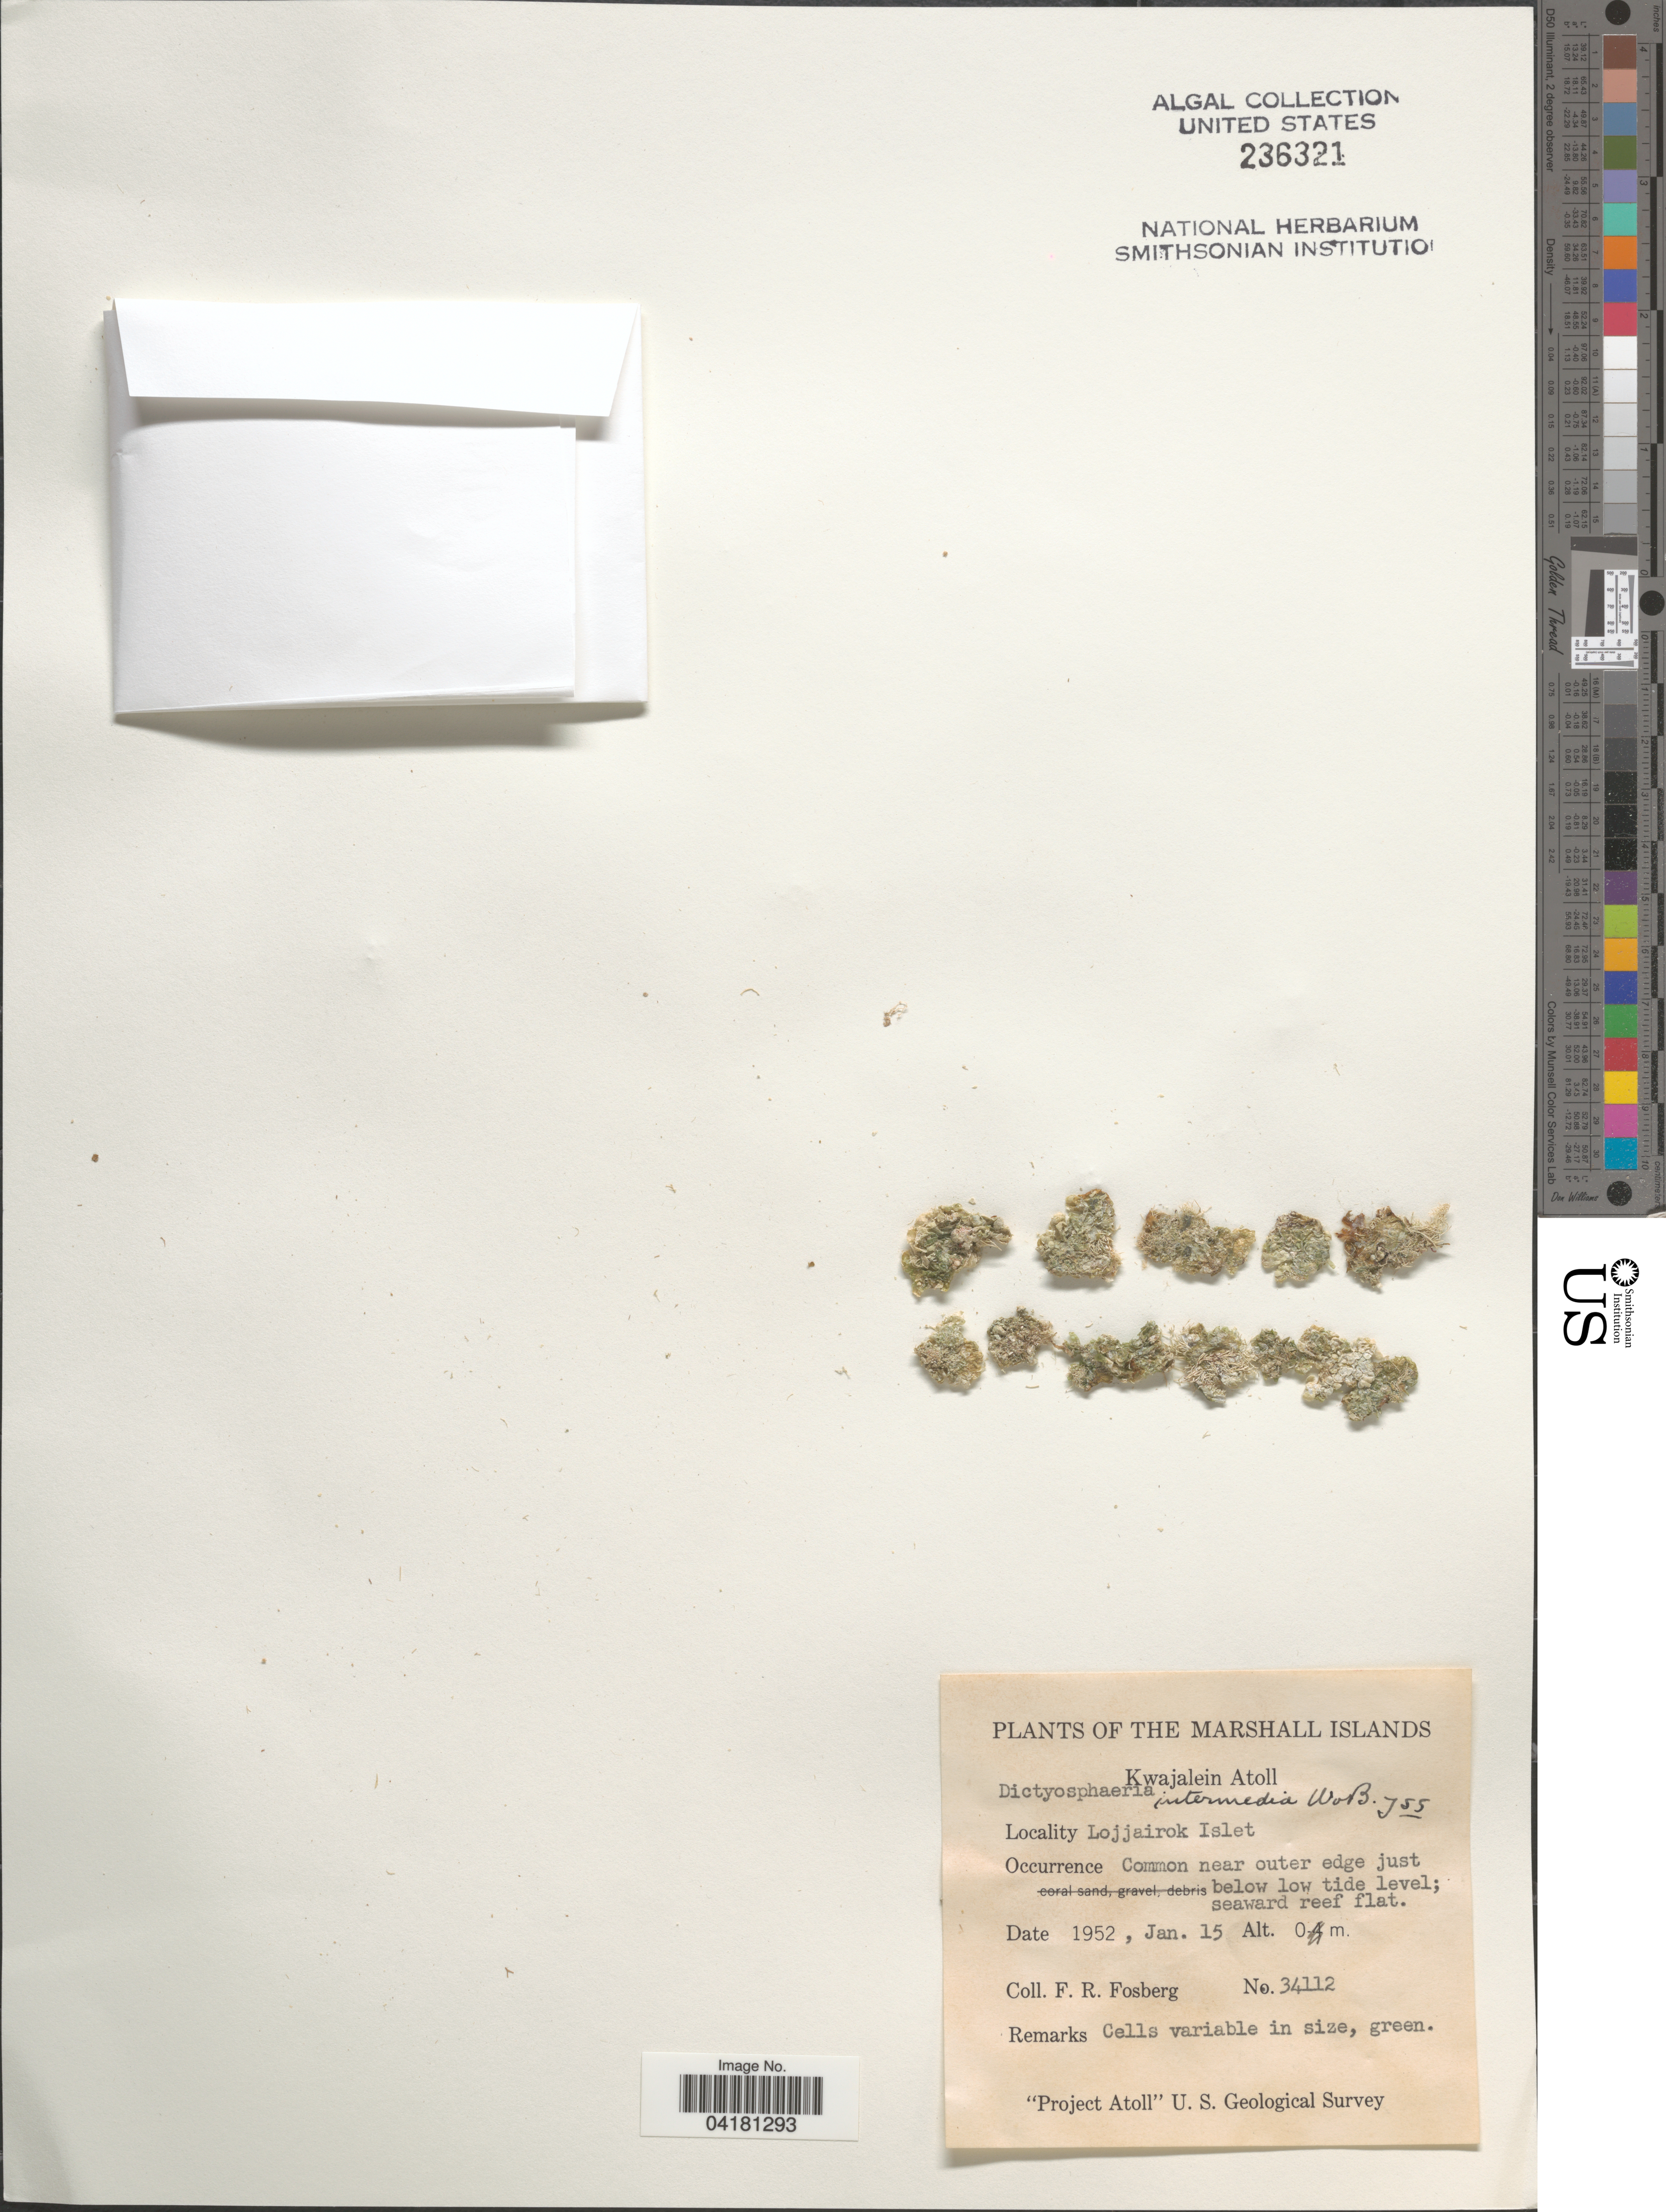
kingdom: Plantae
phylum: Chlorophyta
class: Ulvophyceae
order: Siphonocladales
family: Siphonocladaceae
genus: Dictyosphaeria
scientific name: Dictyosphaeria intermedia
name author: Weber Bosse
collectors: F. R. Fosberg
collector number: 34112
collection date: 1952-01-15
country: Marshall Islands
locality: Kwajalein Atoll. Lojjairok Islet. "Project Atoll", U. S. Geological Survey.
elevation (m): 0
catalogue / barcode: US 236321